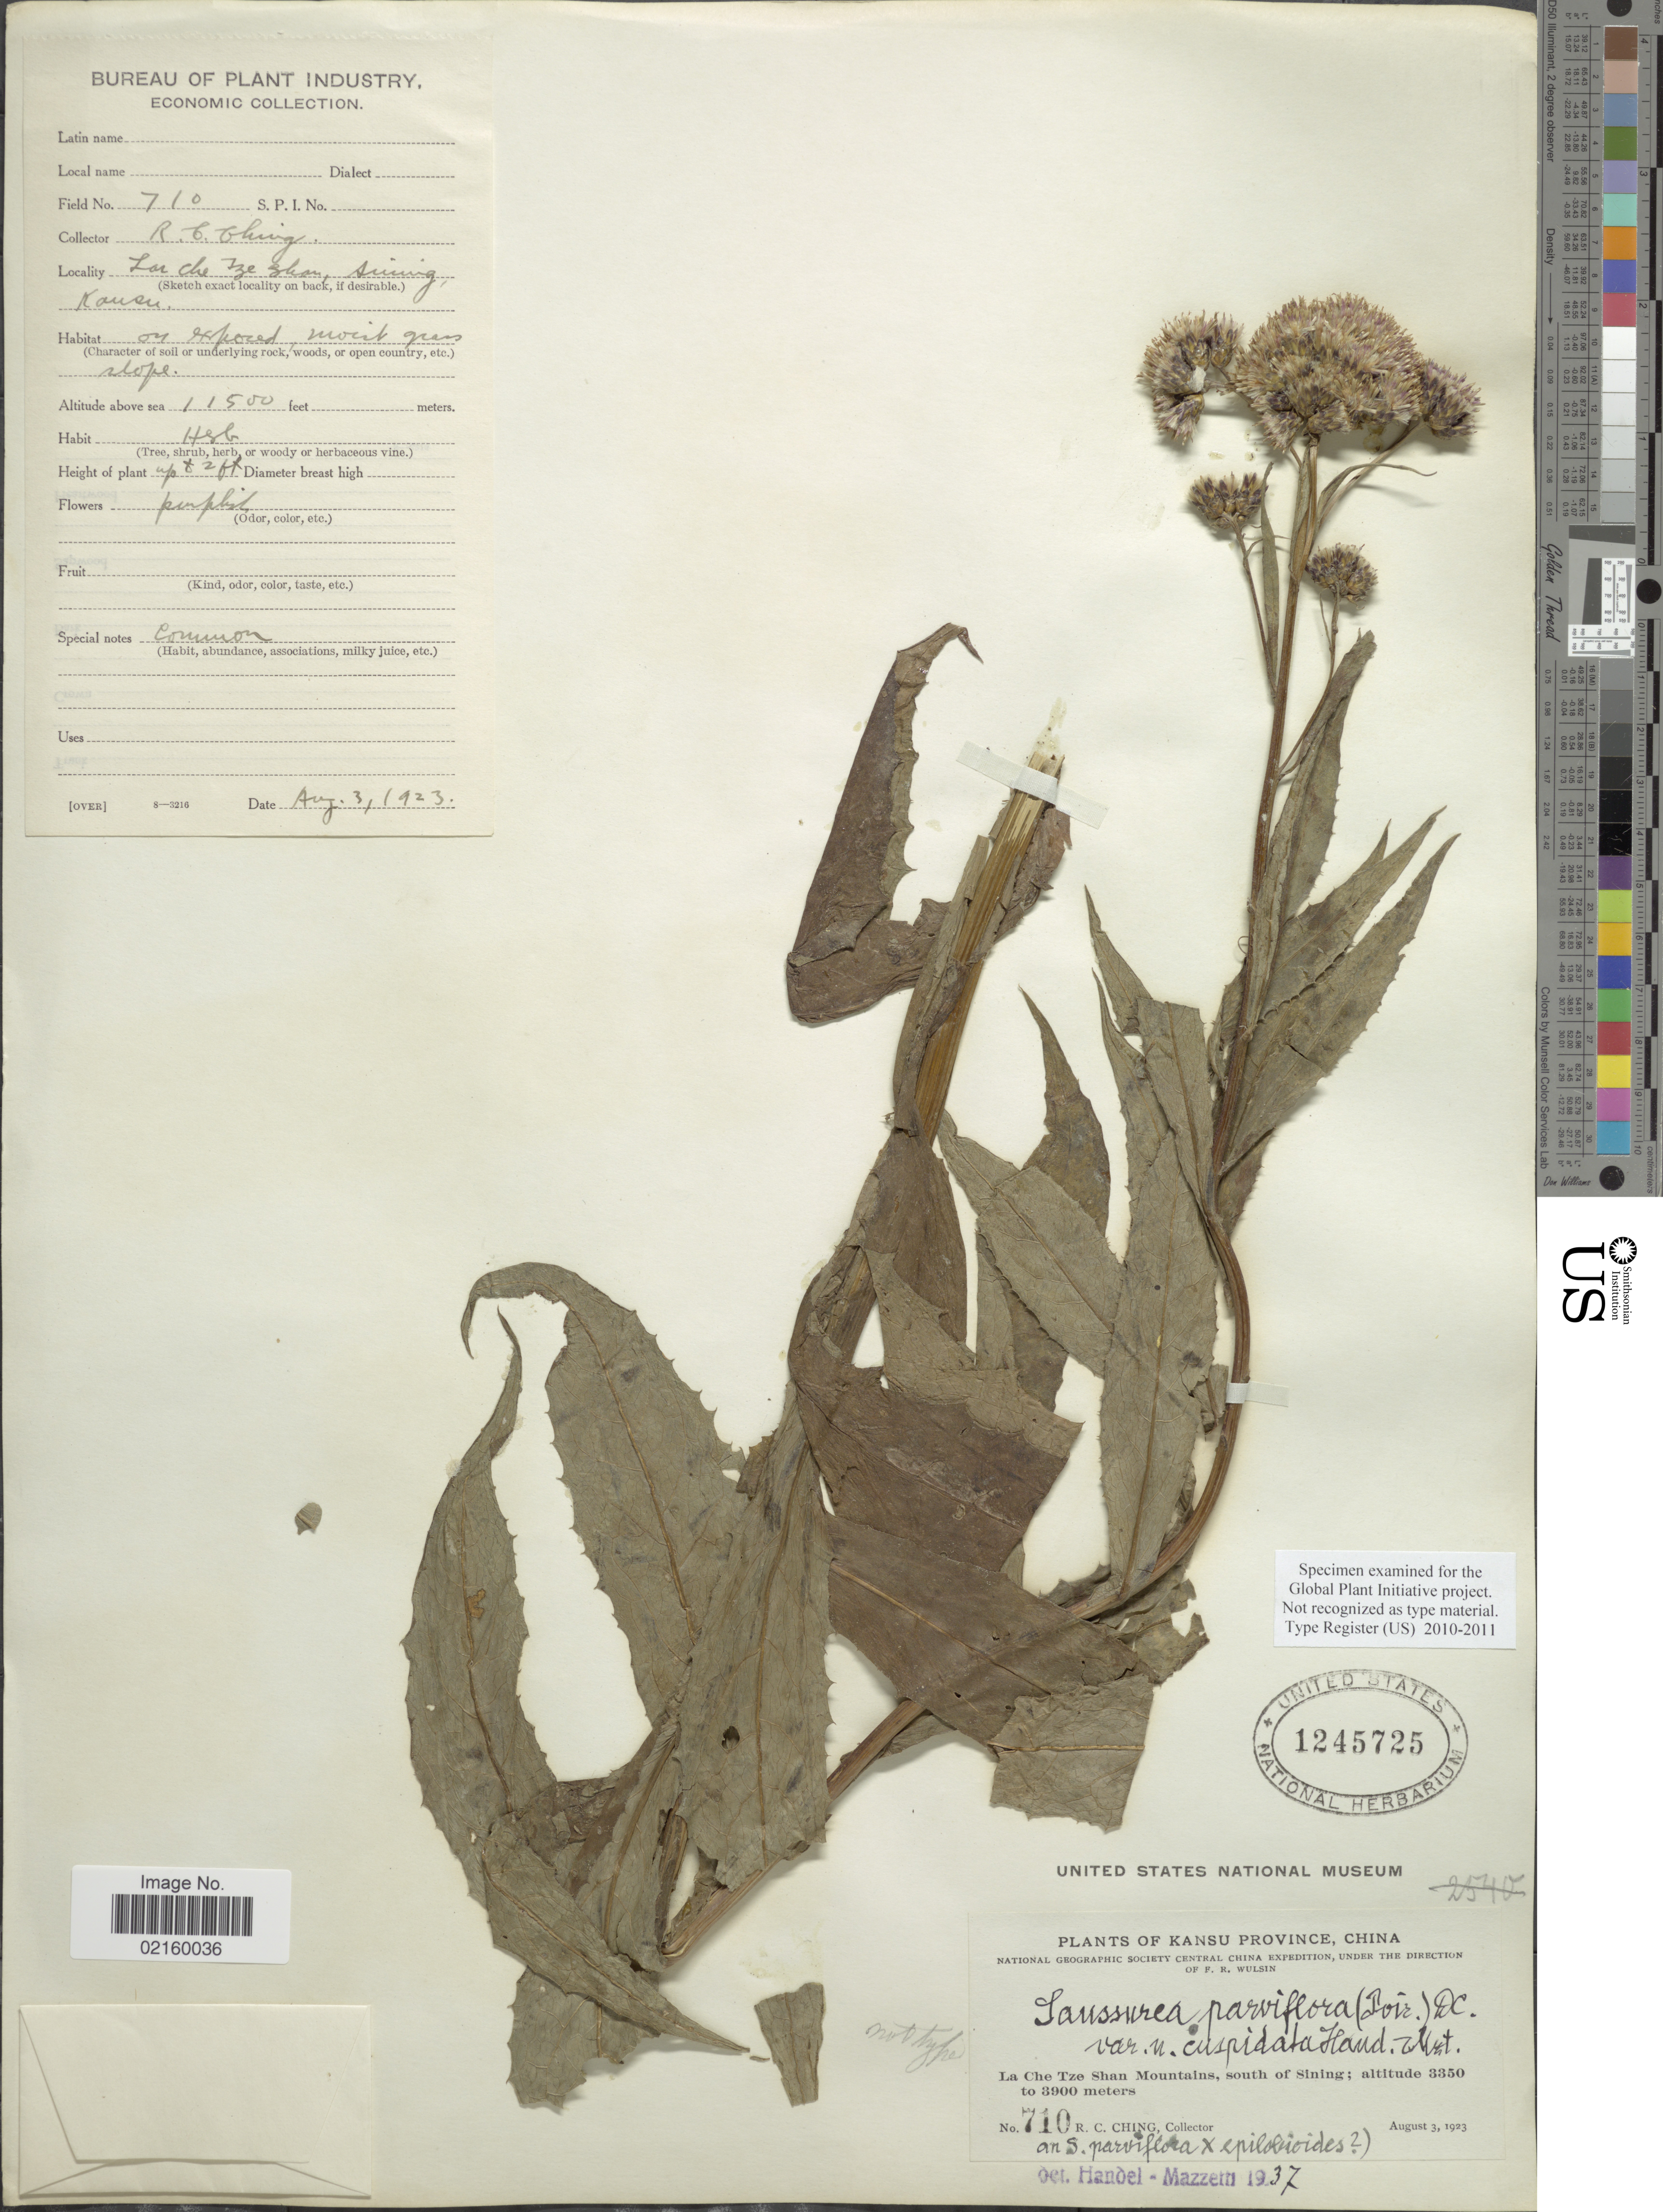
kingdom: Plantae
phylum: Tracheophyta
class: Magnoliopsida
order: Asterales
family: Asteraceae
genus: Saussurea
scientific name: Saussurea parviflora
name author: (Poir.) DC.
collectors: R. C. Ching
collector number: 710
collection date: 1923-08-03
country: China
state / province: Gansu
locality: Kansu Province, La Che Tze Shan Mountains, south of Sining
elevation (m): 3350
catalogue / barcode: US 1245725